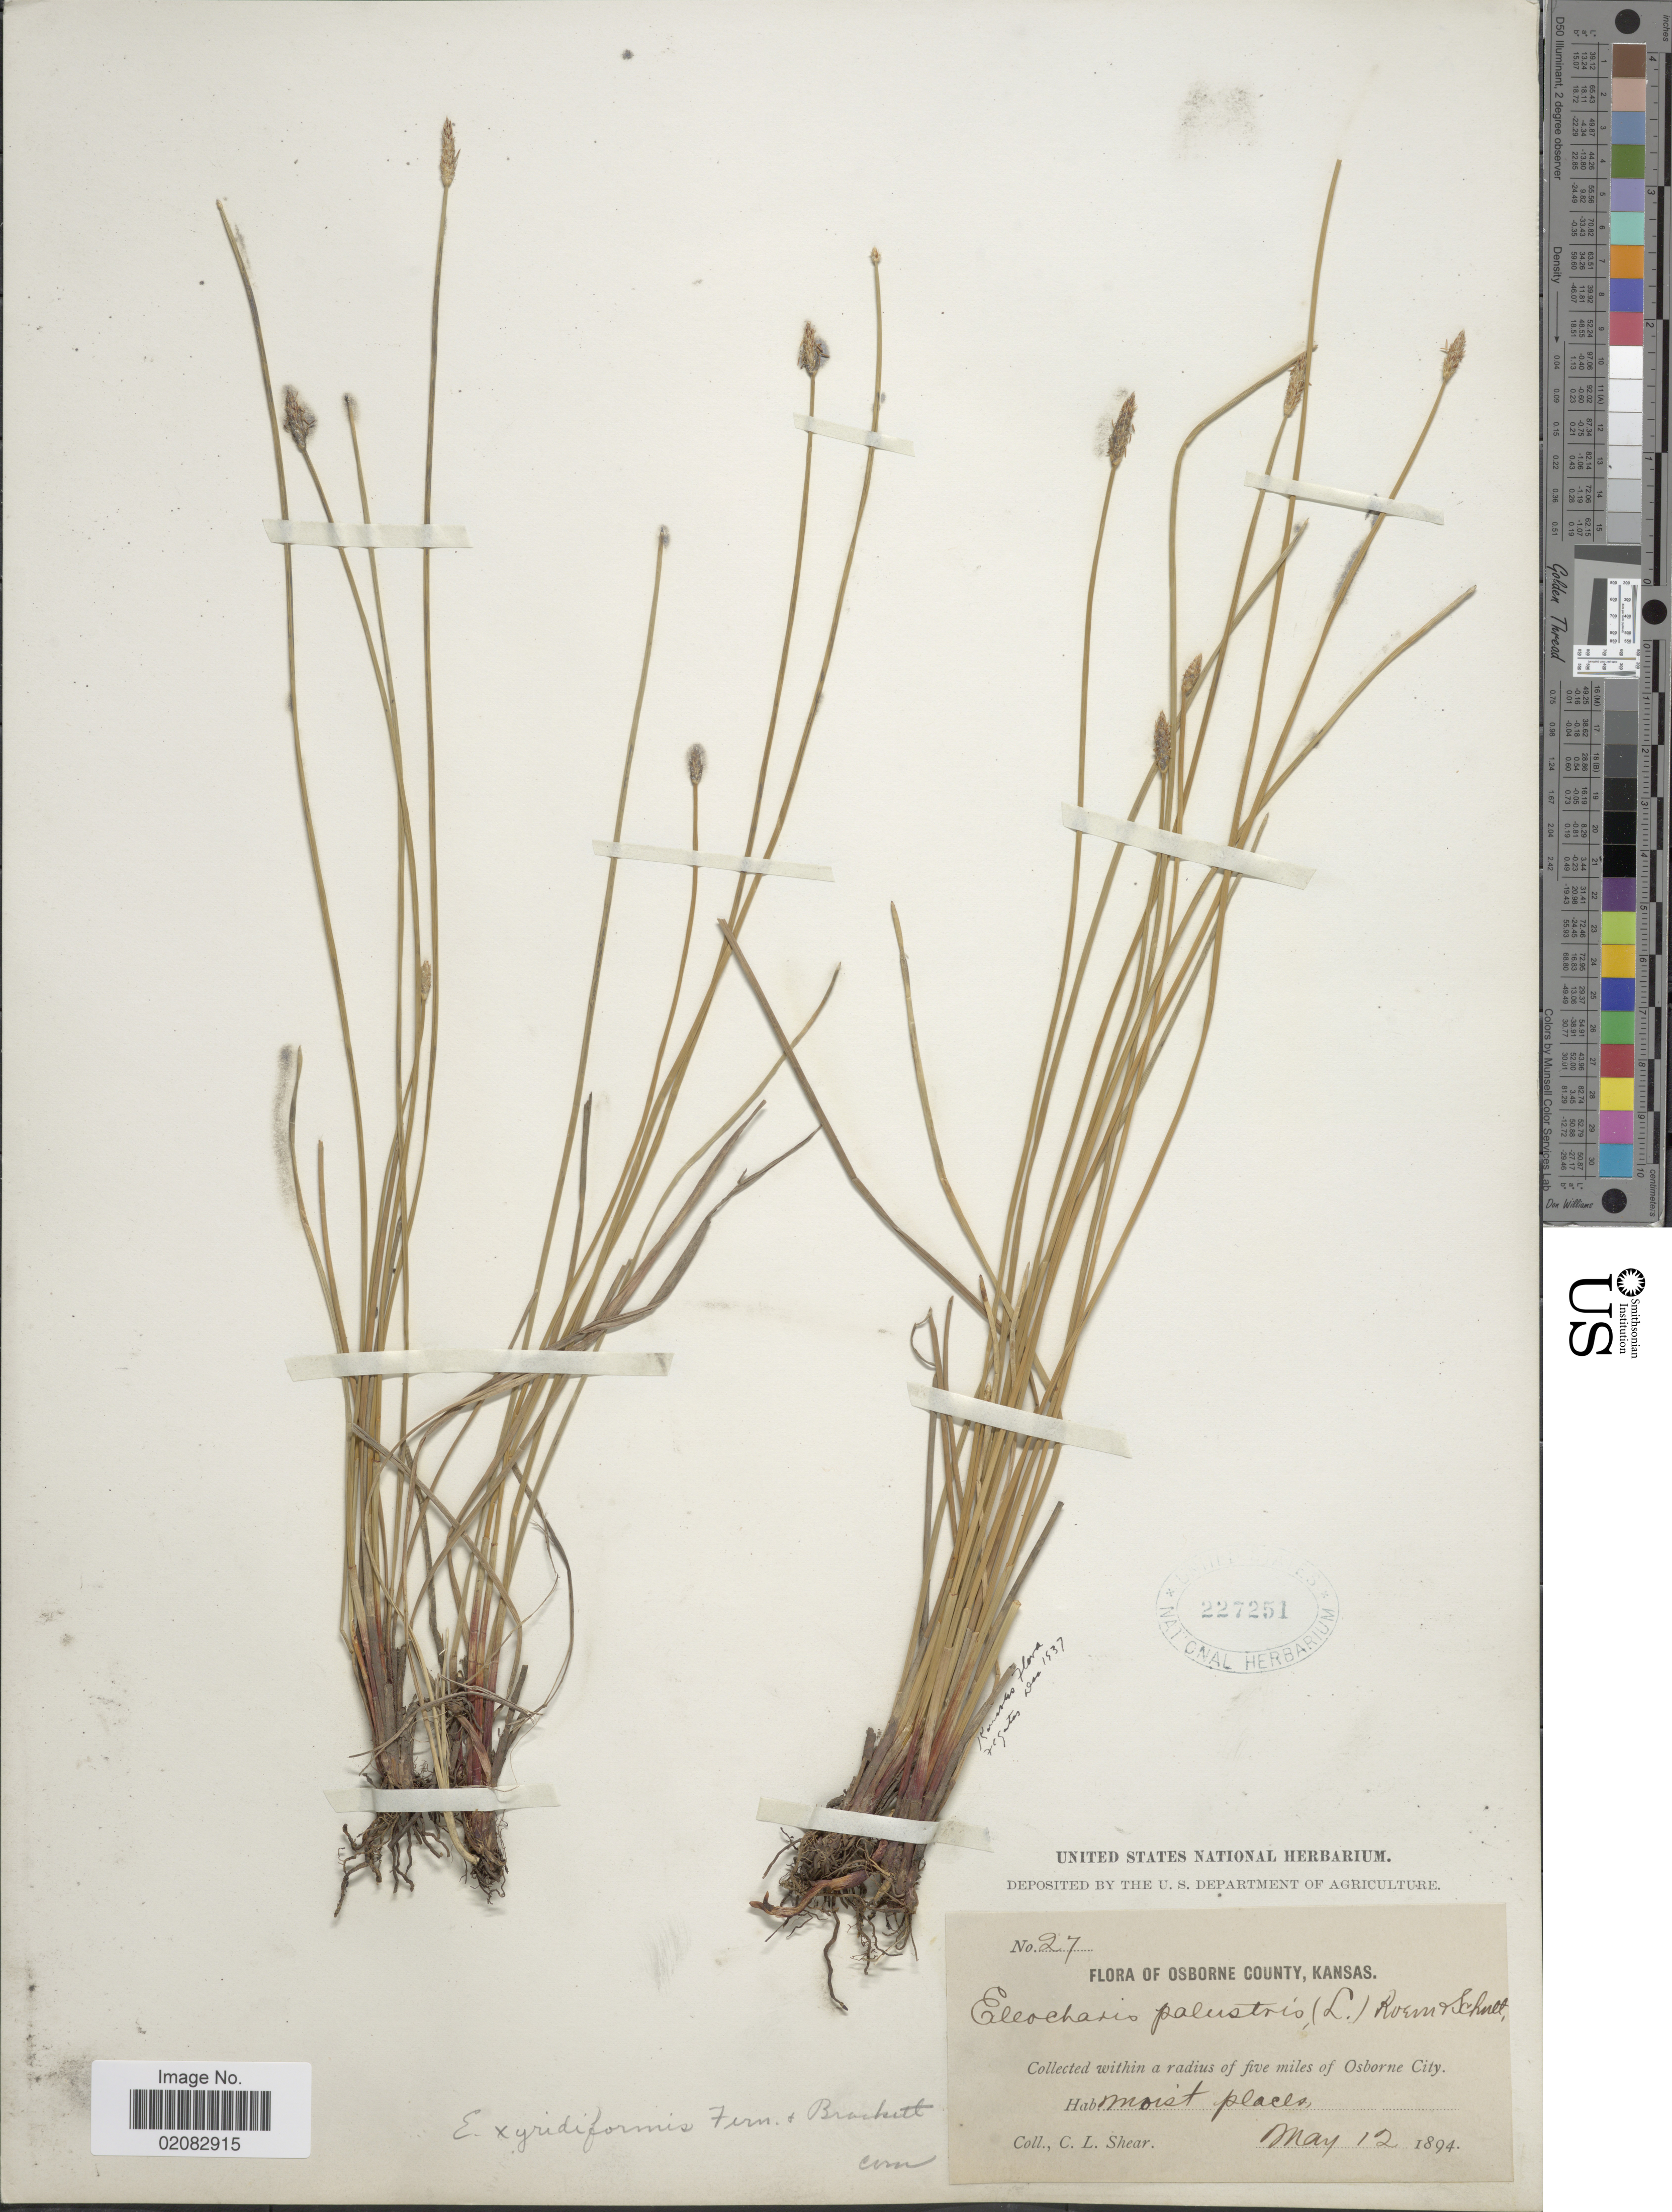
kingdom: Plantae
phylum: Tracheophyta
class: Liliopsida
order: Poales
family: Cyperaceae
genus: Eleocharis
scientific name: Eleocharis macrostachya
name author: Britton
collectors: C. L. Shear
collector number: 27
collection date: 1894-05-12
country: United States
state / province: Kansas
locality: Osborne County, within a radius of five miles of Osborne City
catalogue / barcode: US 227251